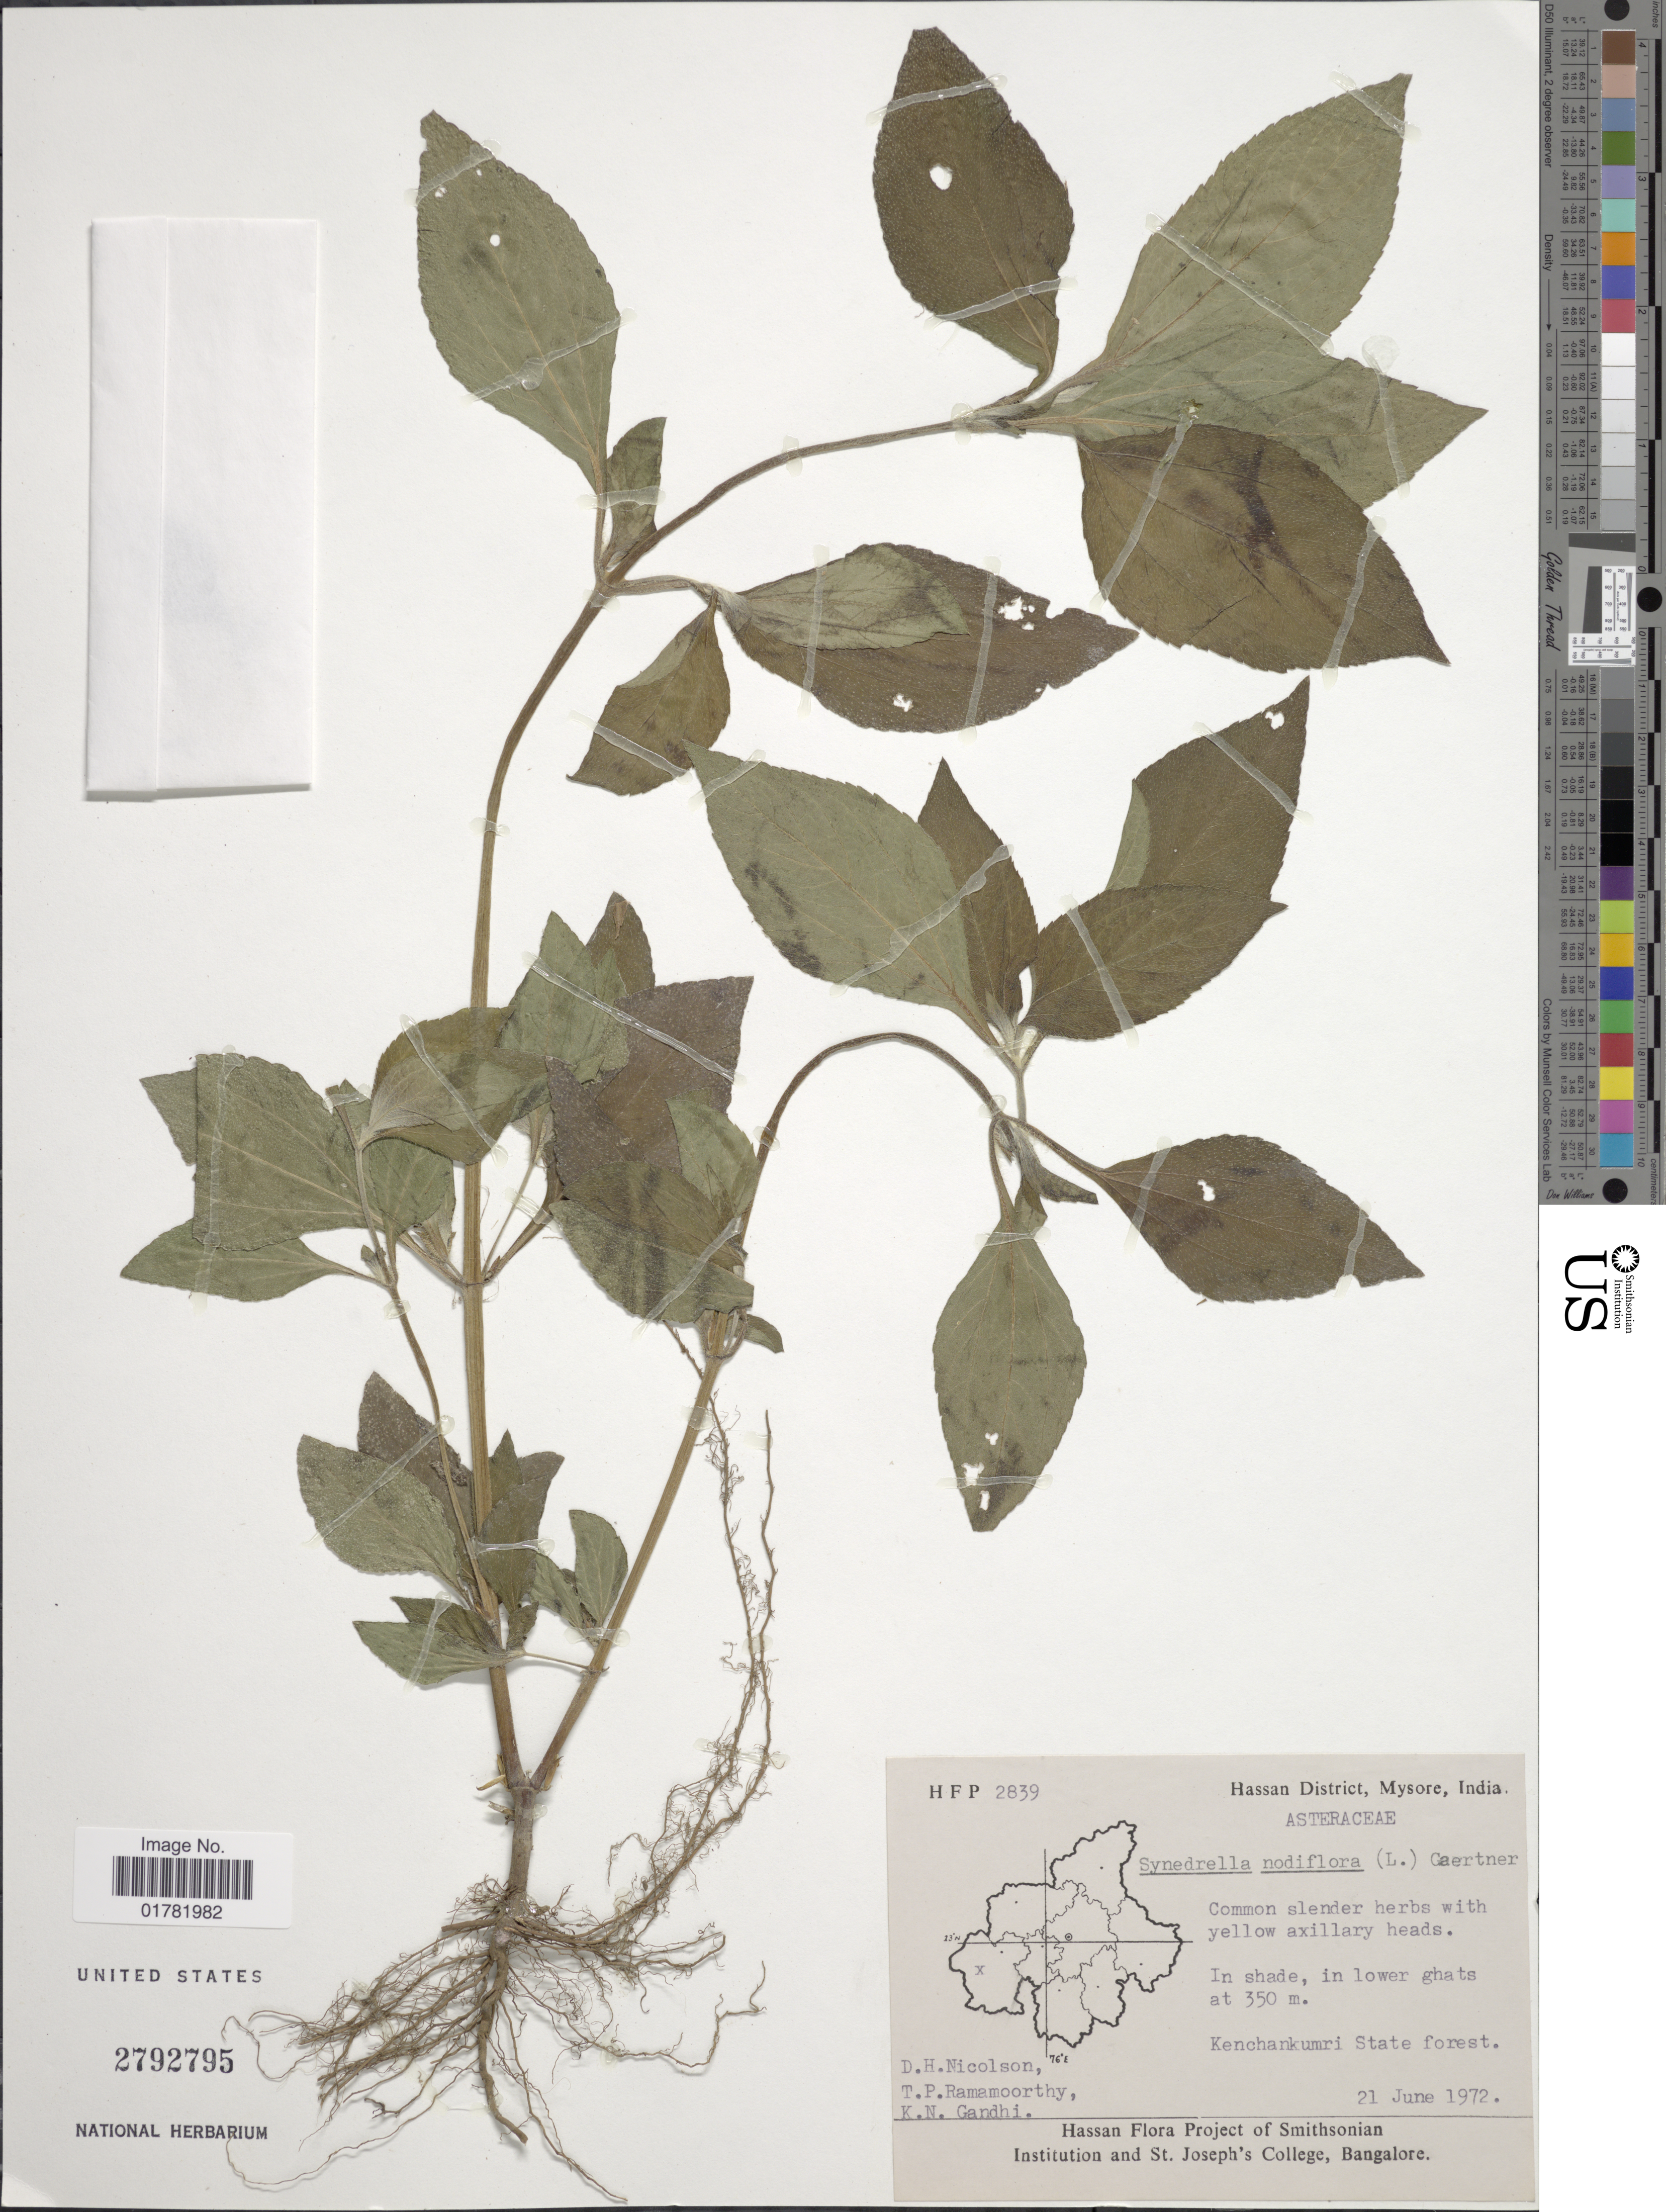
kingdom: Plantae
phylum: Tracheophyta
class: Magnoliopsida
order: Asterales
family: Asteraceae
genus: Synedrella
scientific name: Synedrella nodiflora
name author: (L.) Gaertn.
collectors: D. H. Nicolson, T. P. Ramamoorthy & K. N. Gandhi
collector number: H F P 2839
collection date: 1972-06-21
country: India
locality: Hassan Dsitrict, Mysore, In sahde, in lower ghats, Kenchankuri State Forest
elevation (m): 350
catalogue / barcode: US 2792795